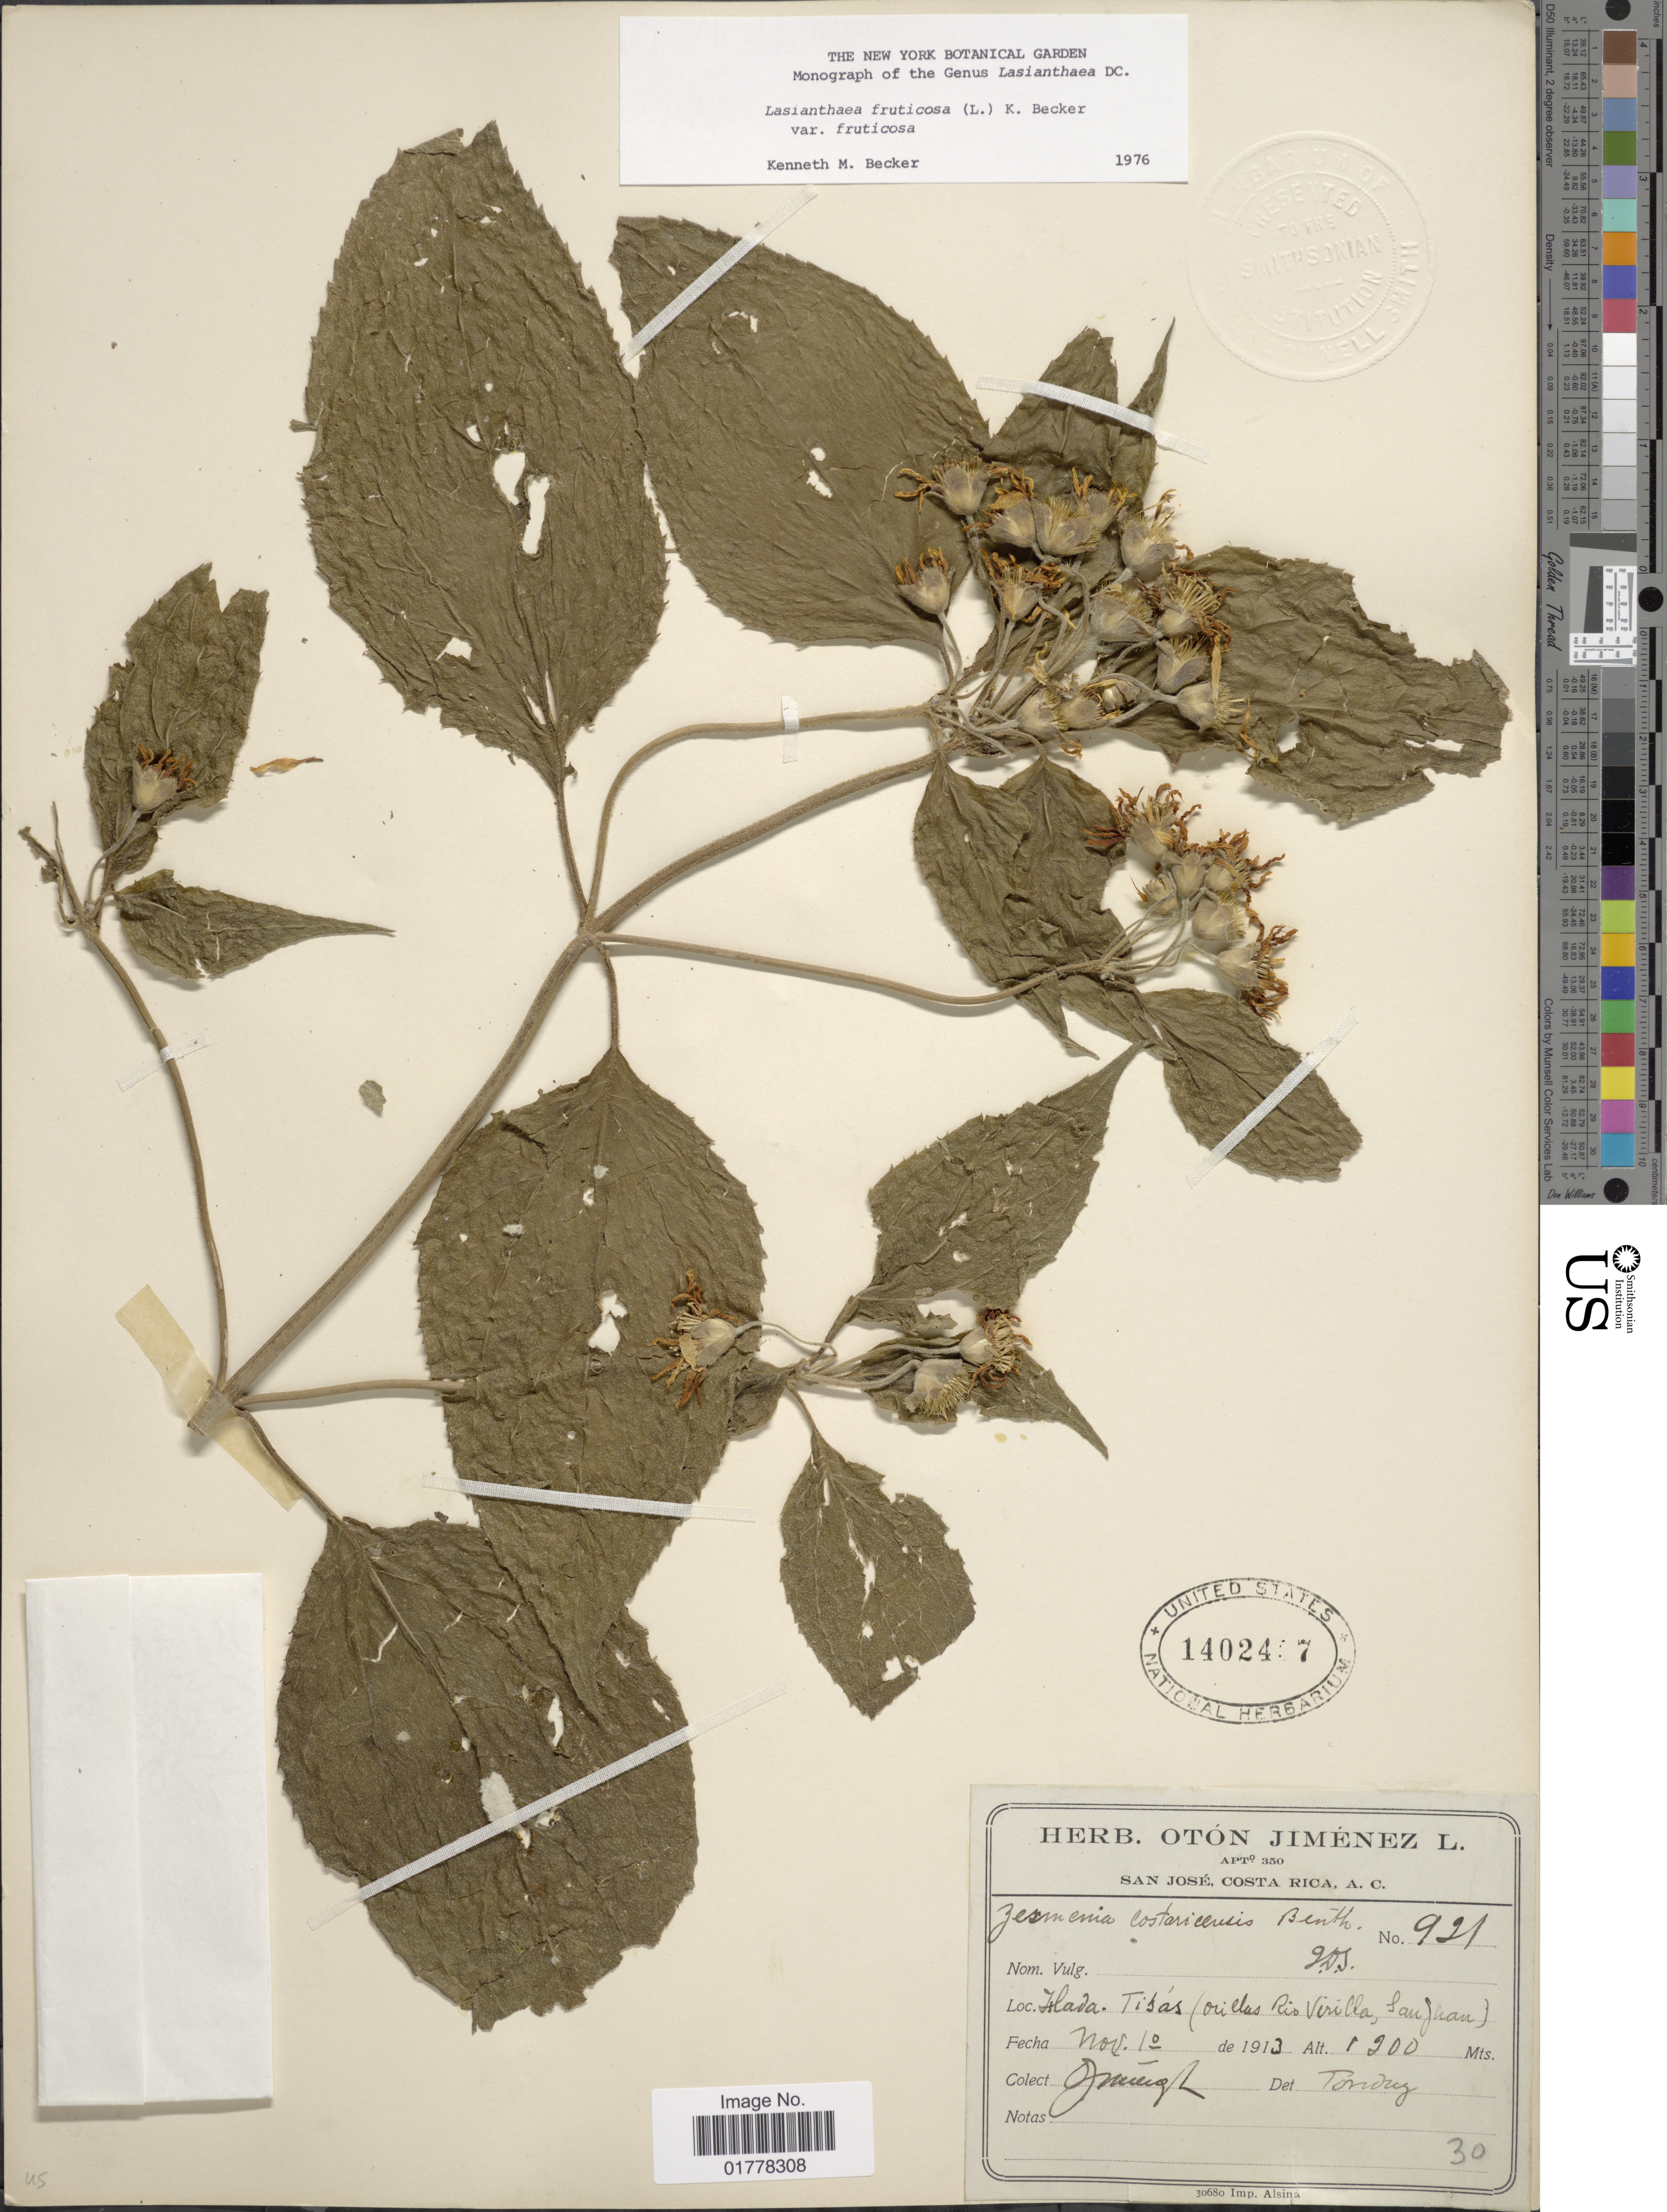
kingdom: Plantae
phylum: Tracheophyta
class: Magnoliopsida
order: Asterales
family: Asteraceae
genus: Lasianthaea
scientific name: Lasianthaea fruticosa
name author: (L.) K.M. Becker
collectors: O. Jiménez L.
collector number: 921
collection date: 1913-11-10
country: Costa Rica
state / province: San José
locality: Islada. Tibás (ouillas Rio Verilla, San Juan)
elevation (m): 1200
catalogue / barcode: US 1402407